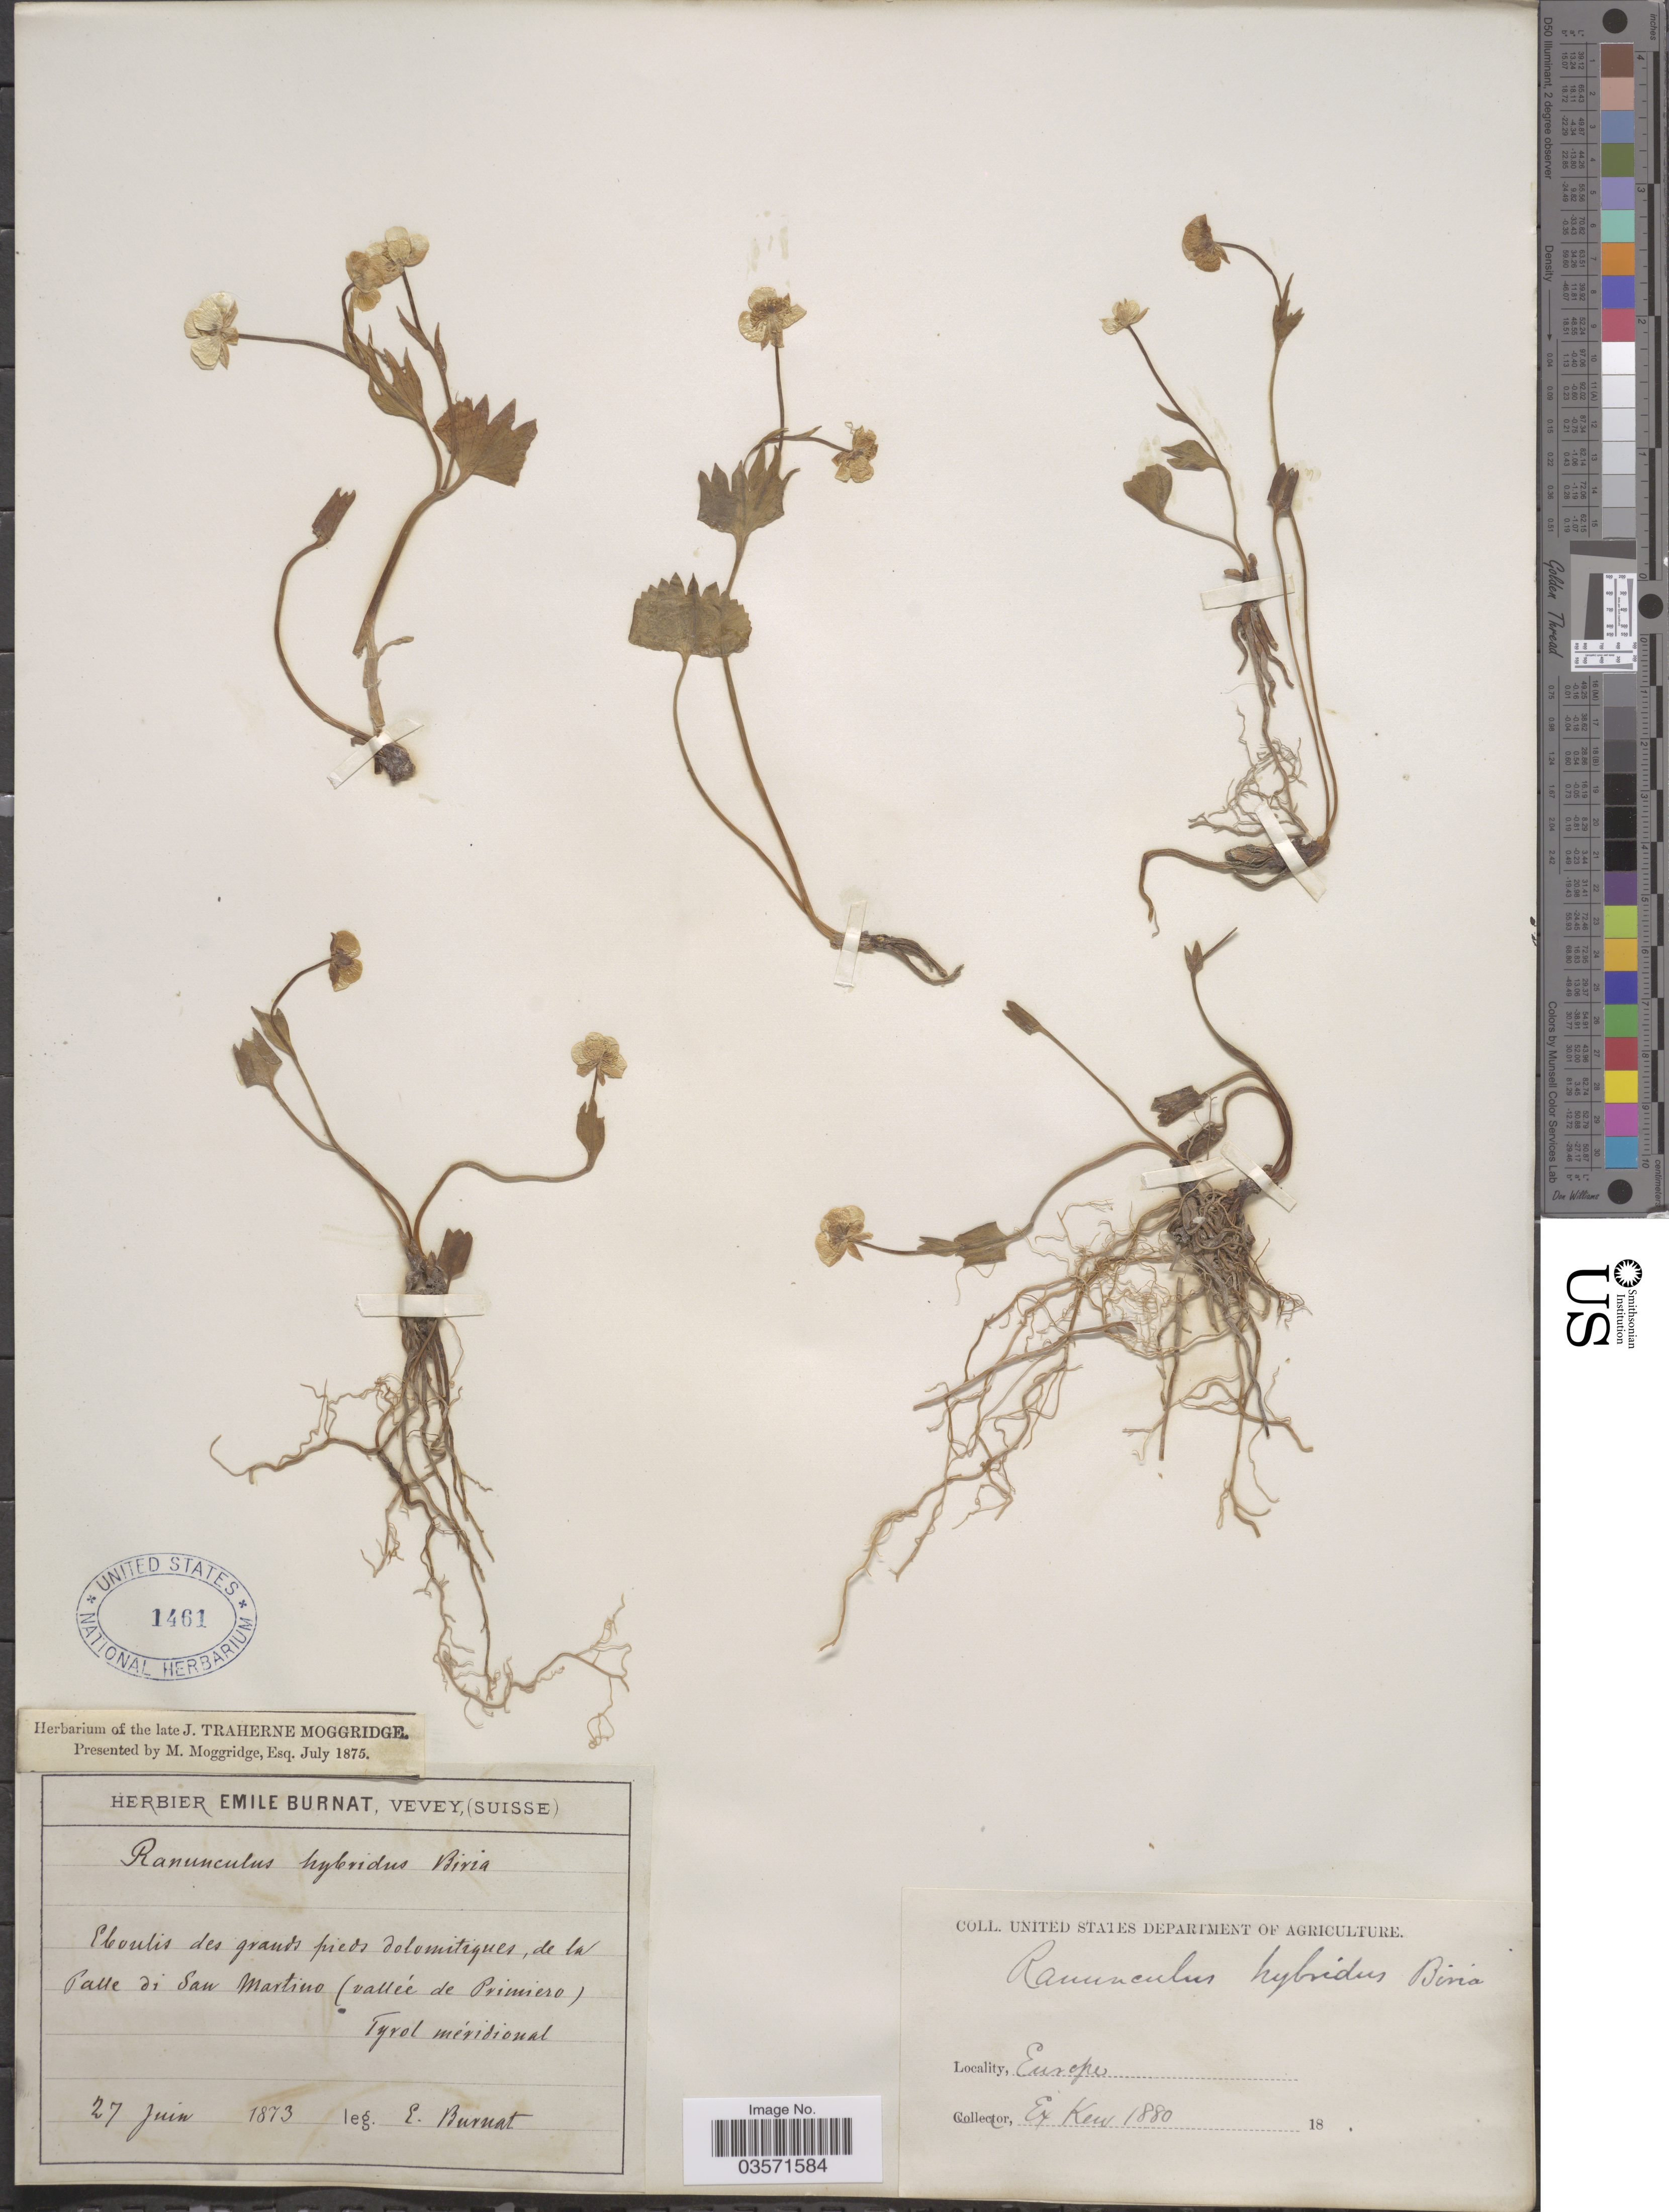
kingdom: Plantae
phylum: Tracheophyta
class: Magnoliopsida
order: Ranunculales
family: Ranunculaceae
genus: Ranunculus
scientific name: Ranunculus hybridus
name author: Biria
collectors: E. Burnat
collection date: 1873-06-27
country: Italy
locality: Eboulis des grands pieds dolomitiques, de la Valle di San Martino (vallée de Primiero) Tyrol méridional.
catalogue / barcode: US 1461